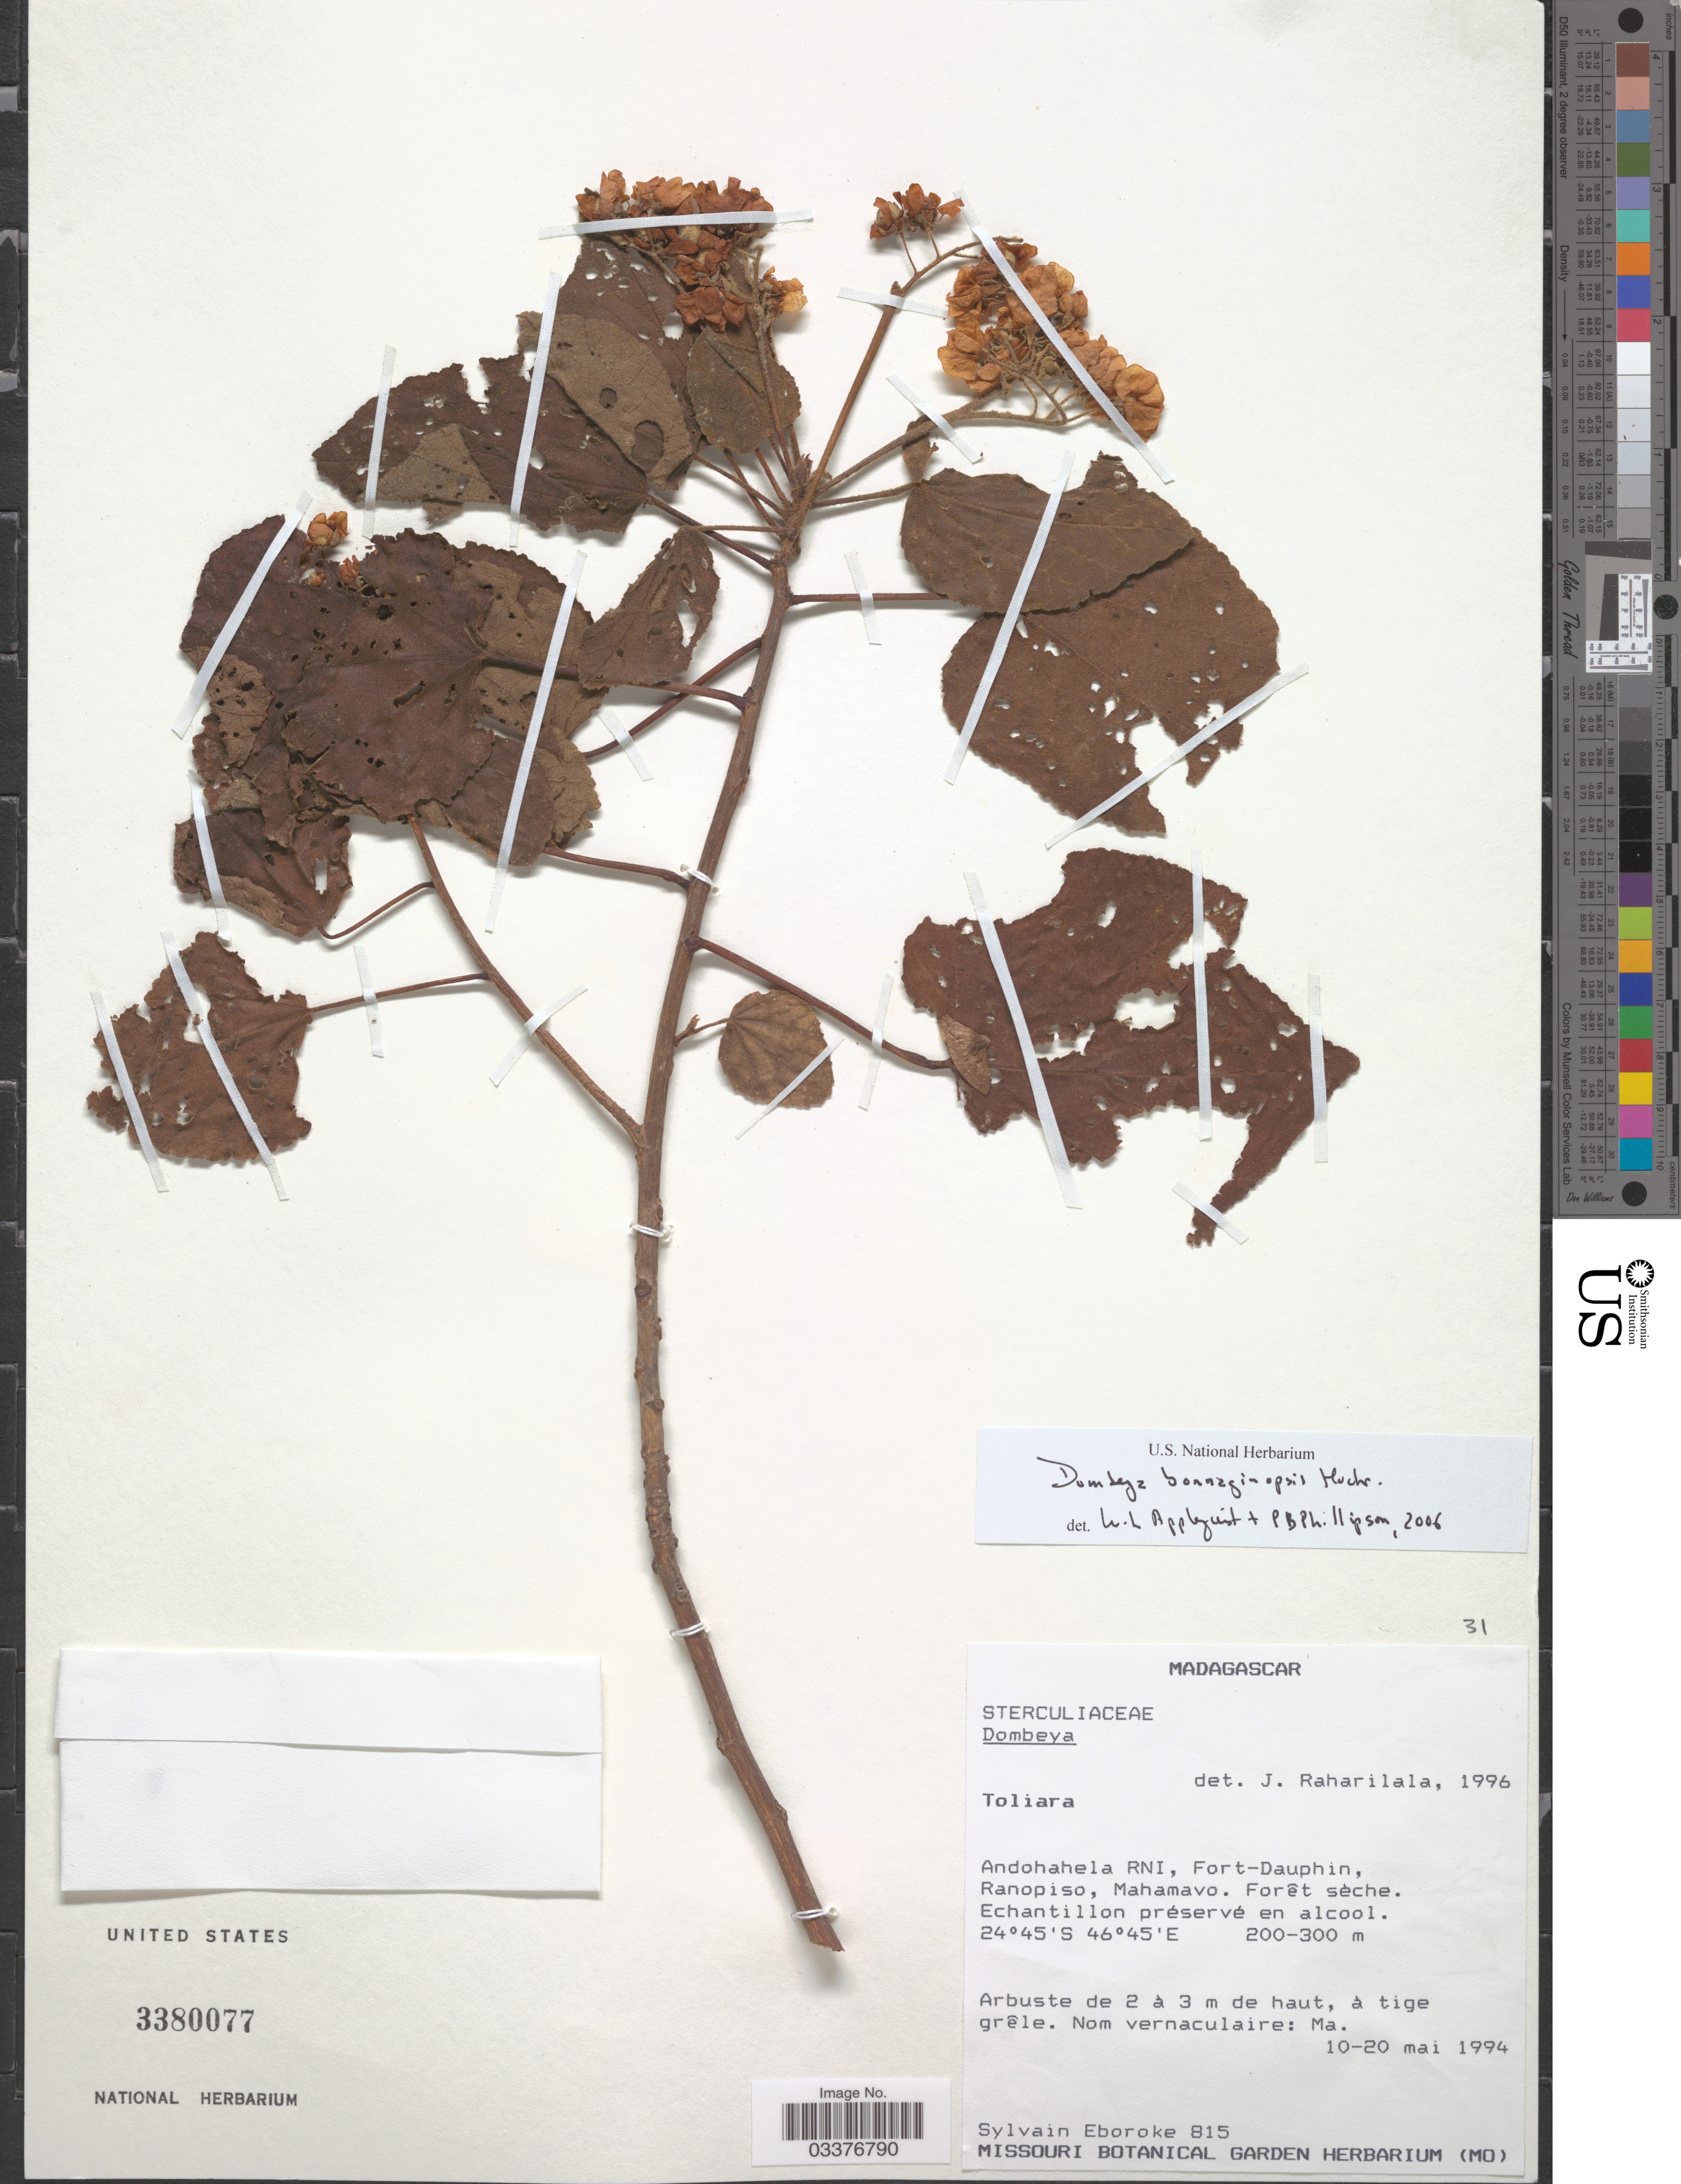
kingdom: Plantae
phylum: Tracheophyta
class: Magnoliopsida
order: Malvales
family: Malvaceae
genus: Dombeya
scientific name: Dombeya greveana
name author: Baill.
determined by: Jourdain-Fievet, L.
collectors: S. Eboroke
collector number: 815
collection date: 1994-05-10/1994-05-20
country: Madagascar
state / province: Anosy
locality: Andohahela RNI, Fort-Dauphin, Ranopiso, Mahamavo.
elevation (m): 200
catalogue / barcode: US 3380077